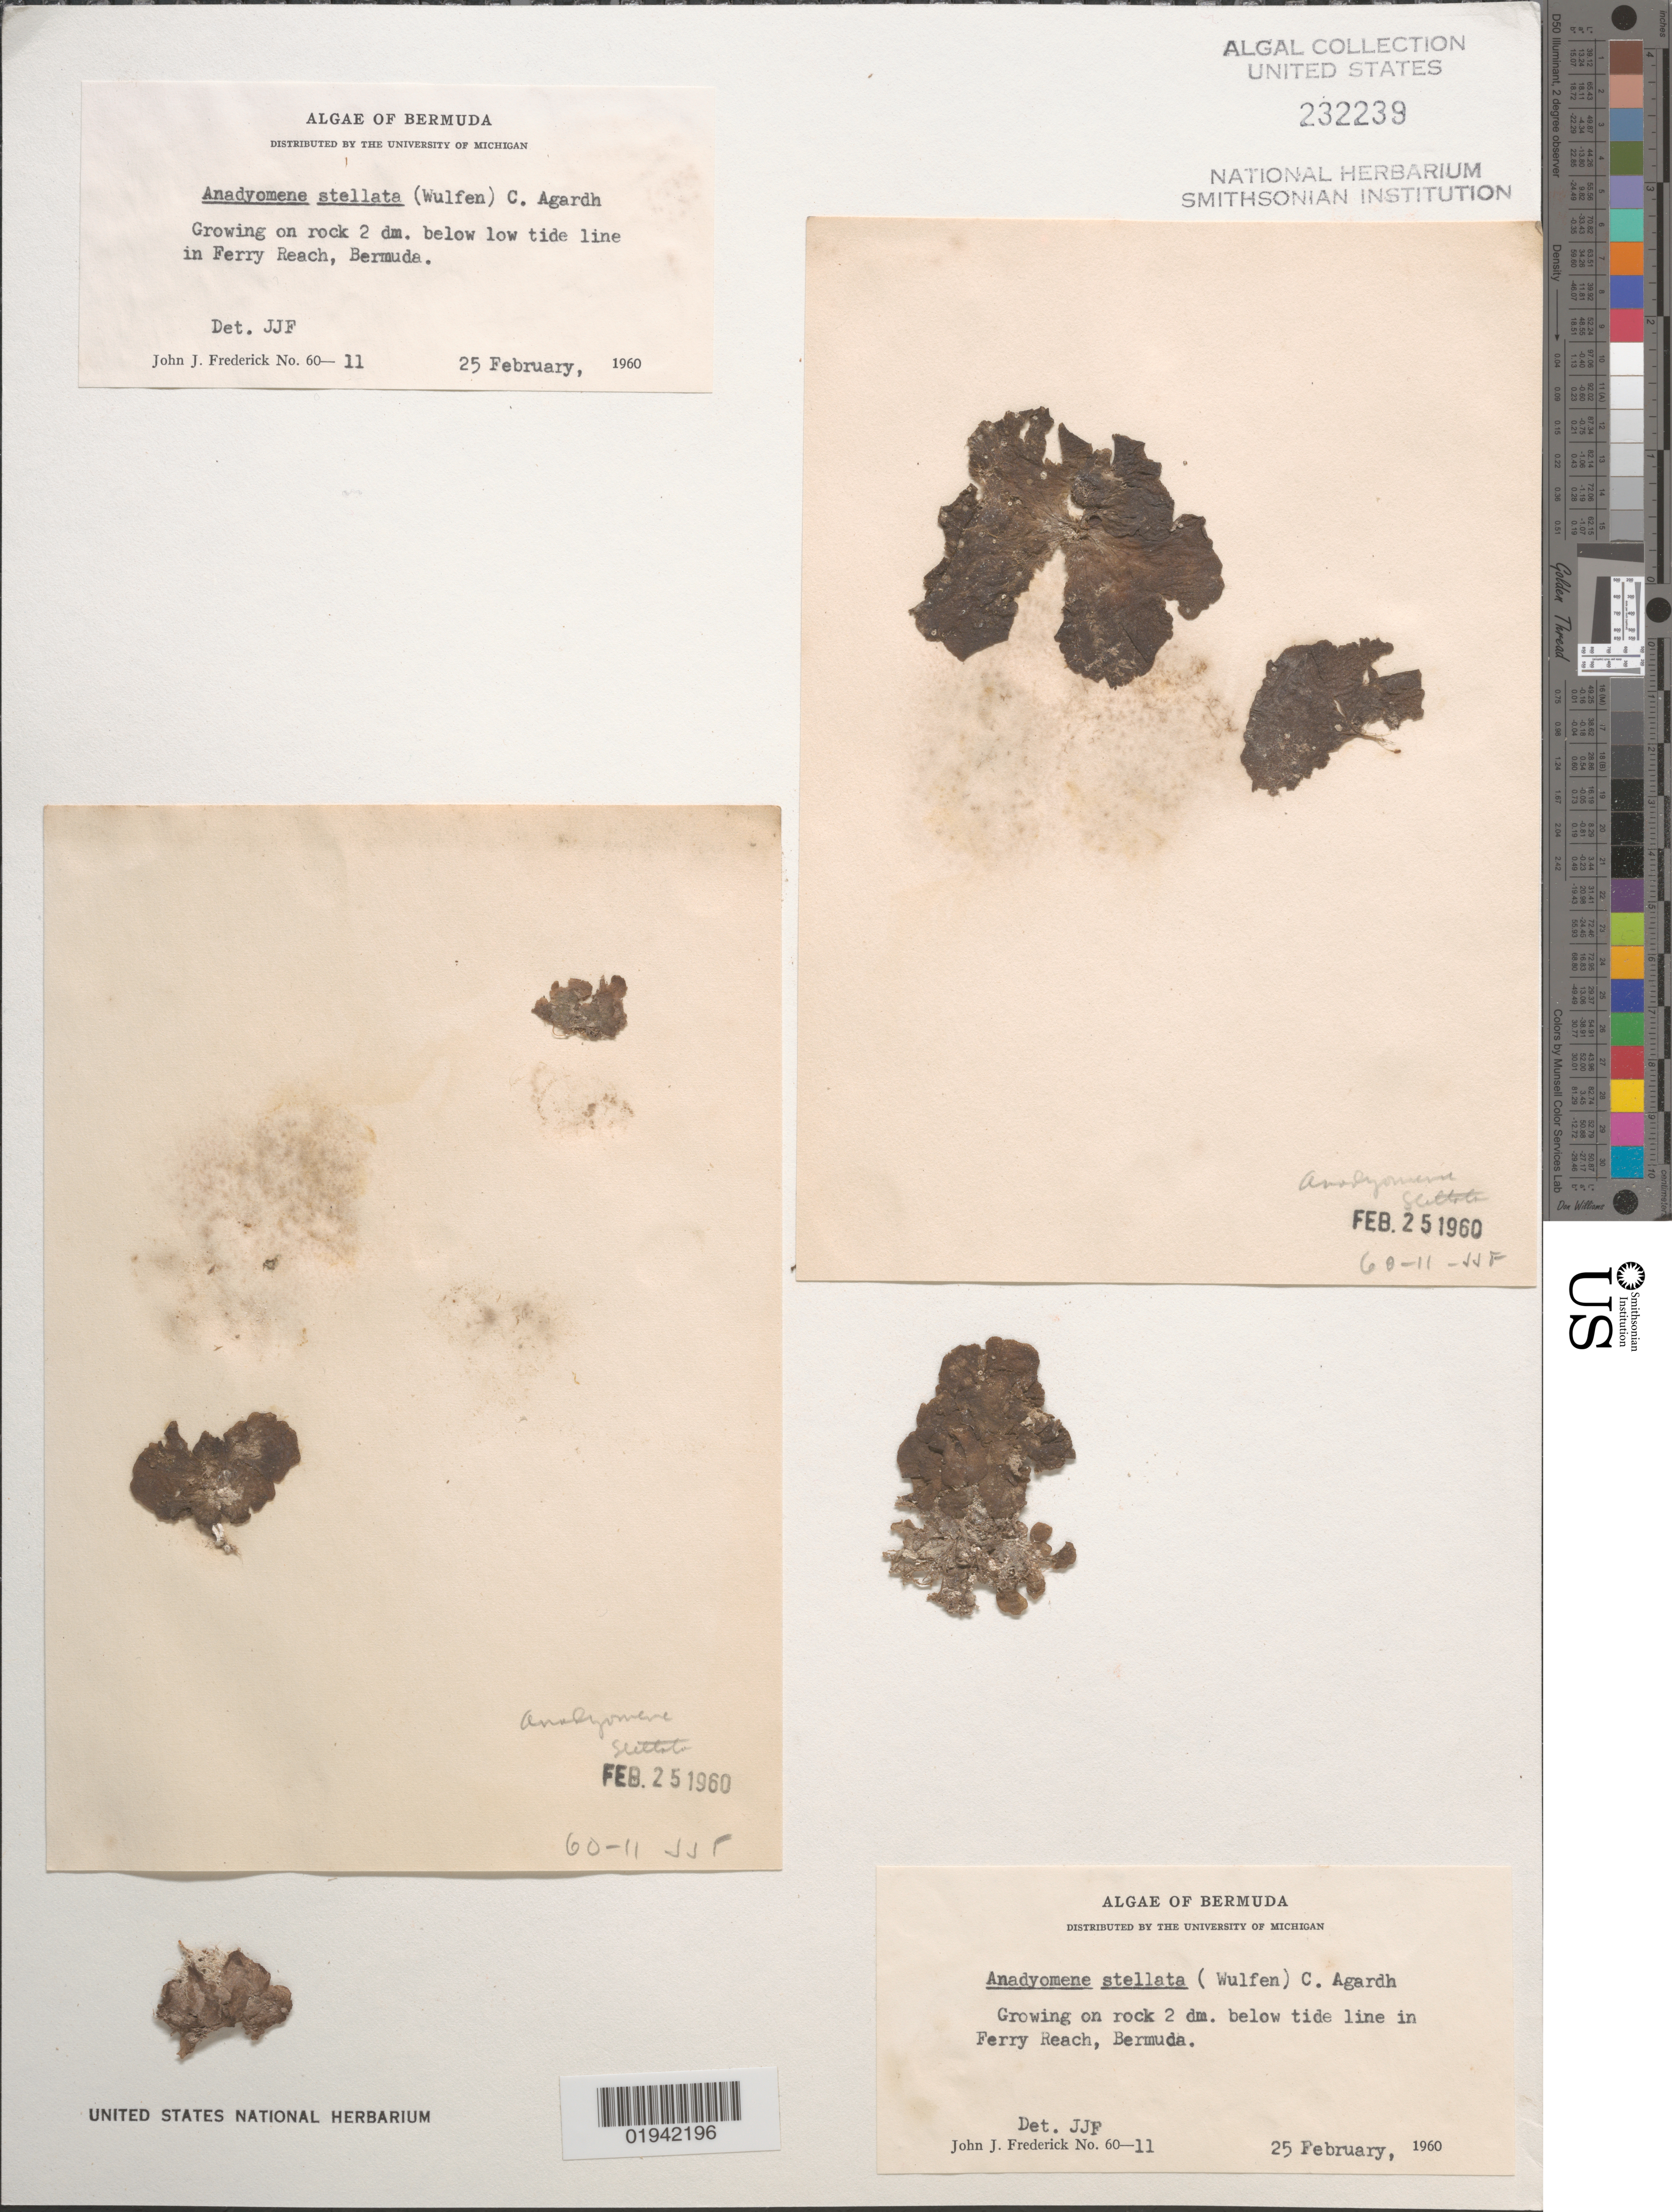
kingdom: Plantae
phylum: Chlorophyta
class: Ulvophyceae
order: Cladophorales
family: Anadyomenaceae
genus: Anadyomene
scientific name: Anadyomene stellata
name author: (Wulfen) C. Agardh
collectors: J. Frederick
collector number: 60-11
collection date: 1960-02-25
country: Bermuda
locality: Growing on rock 2 dm. below tide line in Ferry Reach.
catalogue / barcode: US 232239